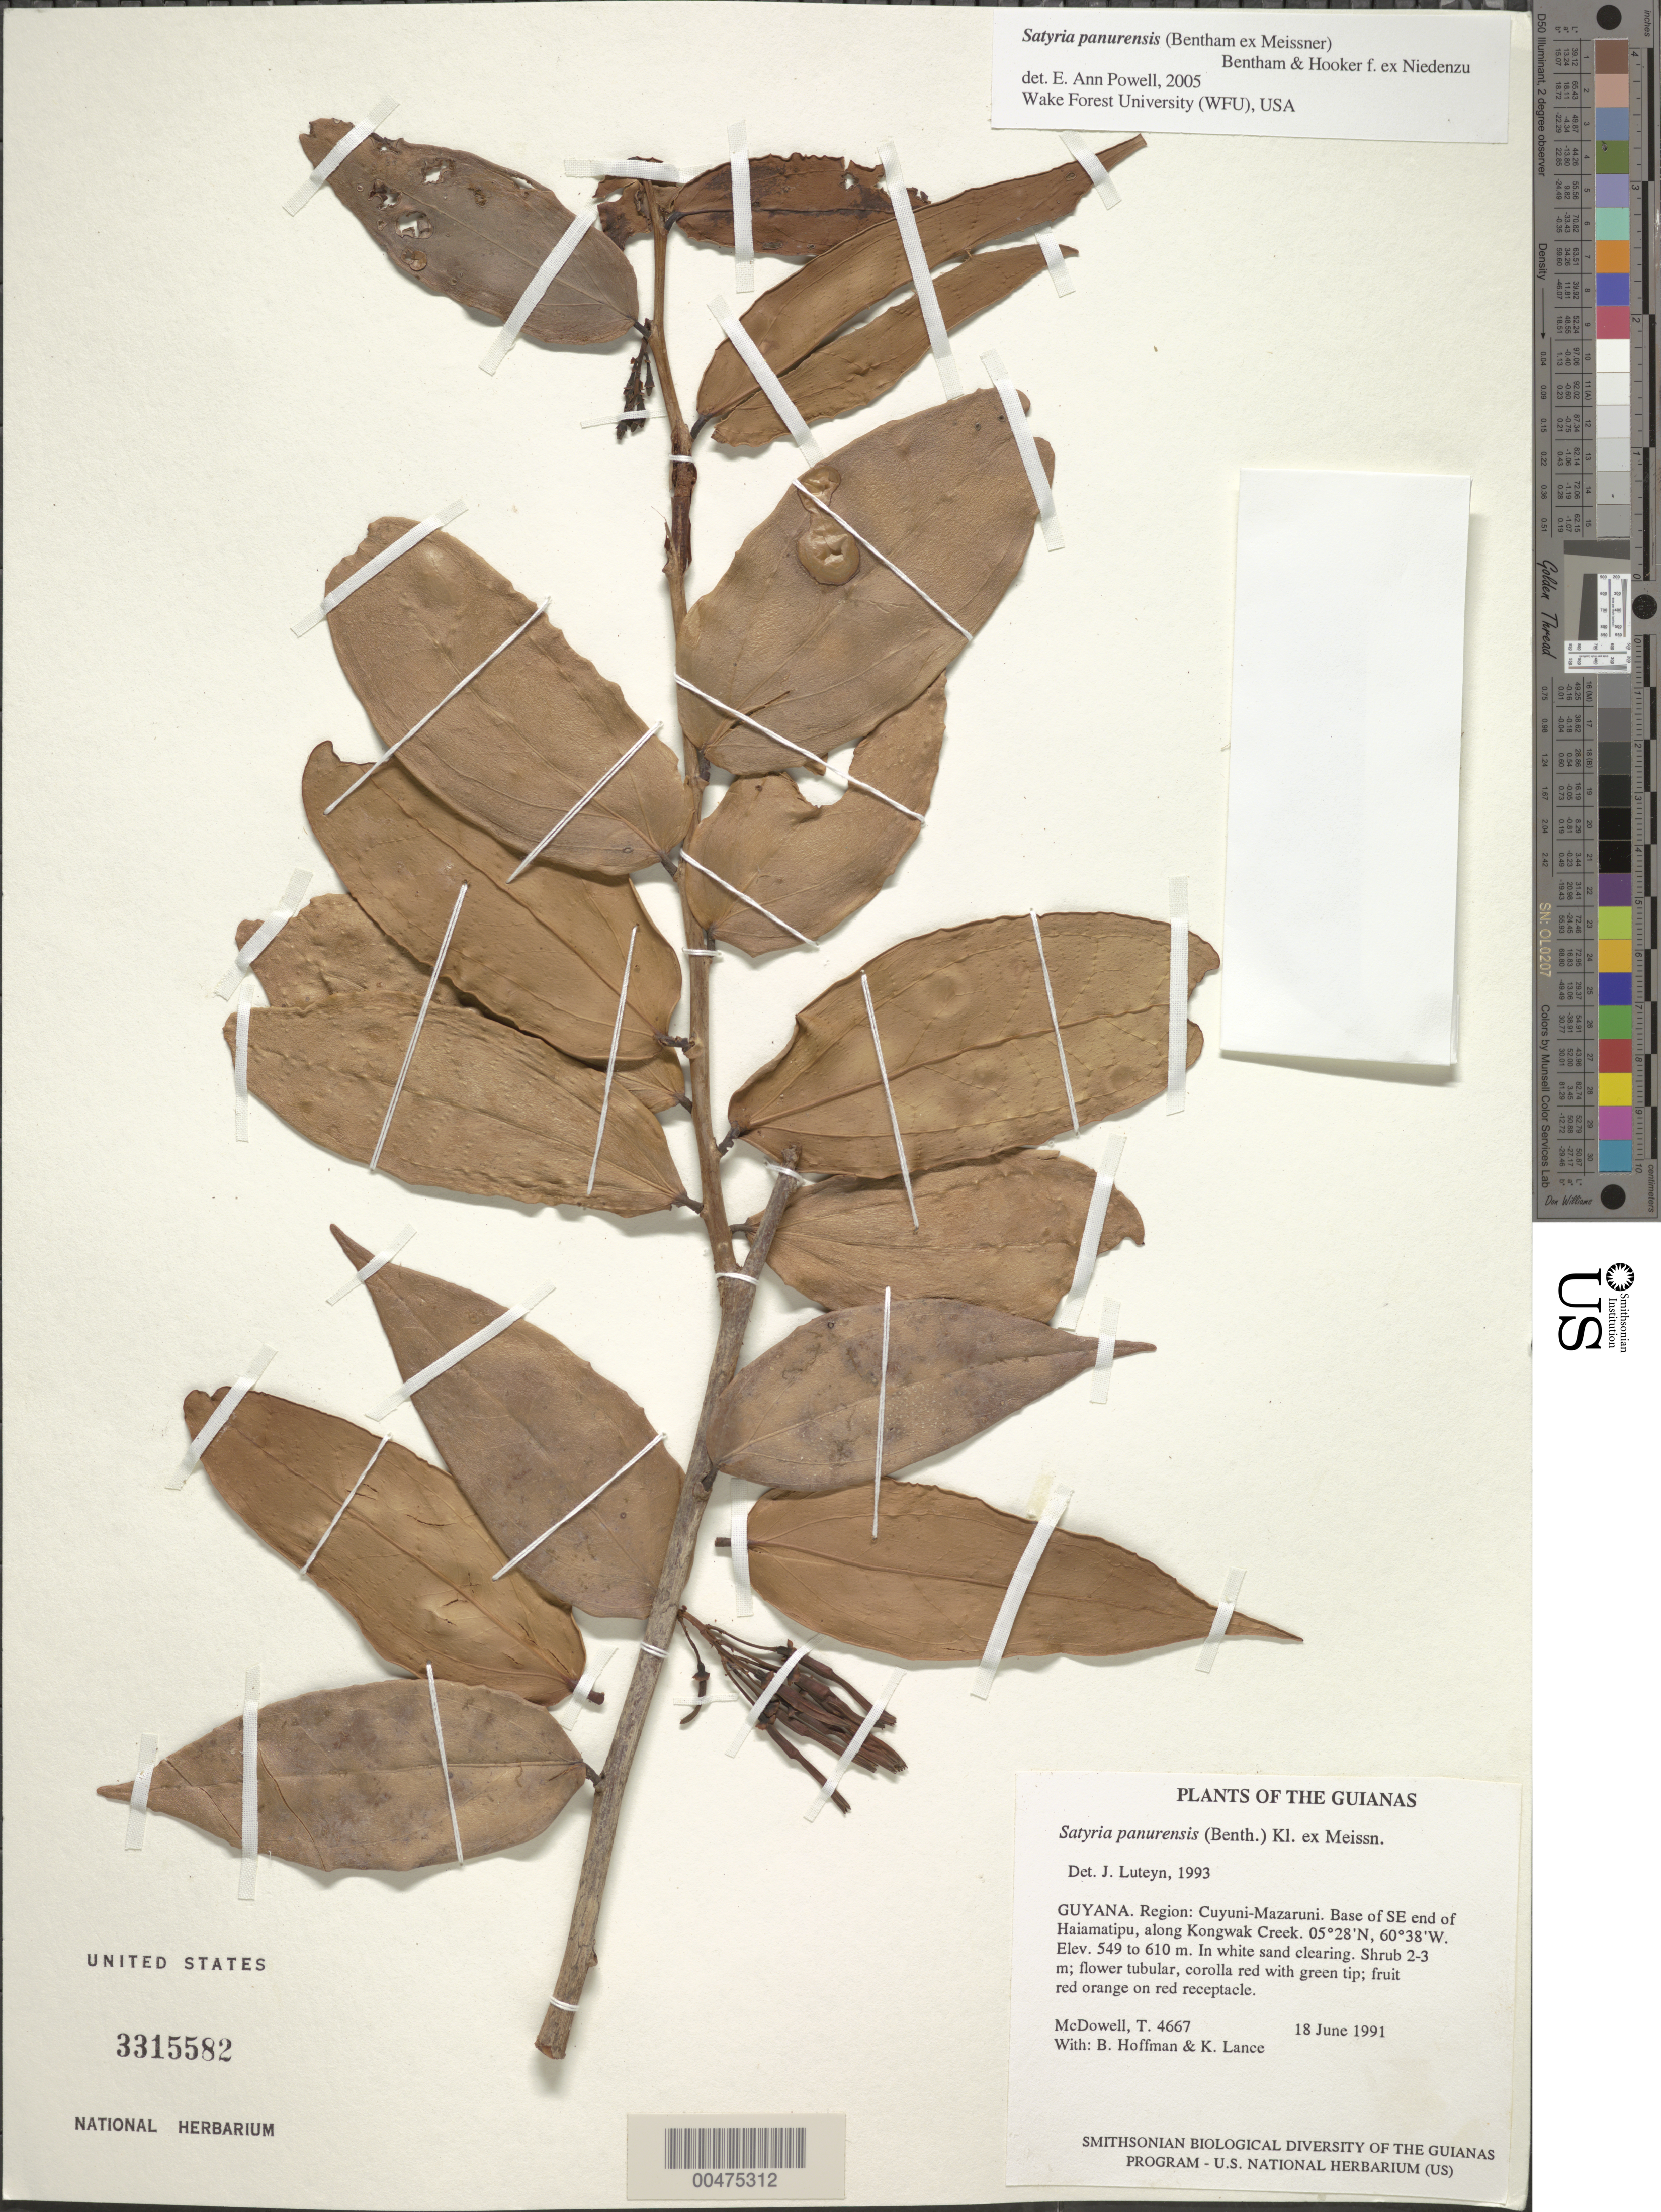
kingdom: Plantae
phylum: Tracheophyta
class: Magnoliopsida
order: Ericales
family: Ericaceae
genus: Satyria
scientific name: Satyria panurensis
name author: (Benth. ex Meisn.) Benth. & Hook. f. ex Nied.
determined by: Luteyn, J. L.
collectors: T. McDowell, B. Hoffman & K. Lance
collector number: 4667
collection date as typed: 18 June 1991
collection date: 1991-06-18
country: Guyana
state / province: Cuyuni-Mazaruni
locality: Base of SE end of Haiamatipu, along Kongwak Creek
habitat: In white sand clearing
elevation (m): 550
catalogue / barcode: US 3315582